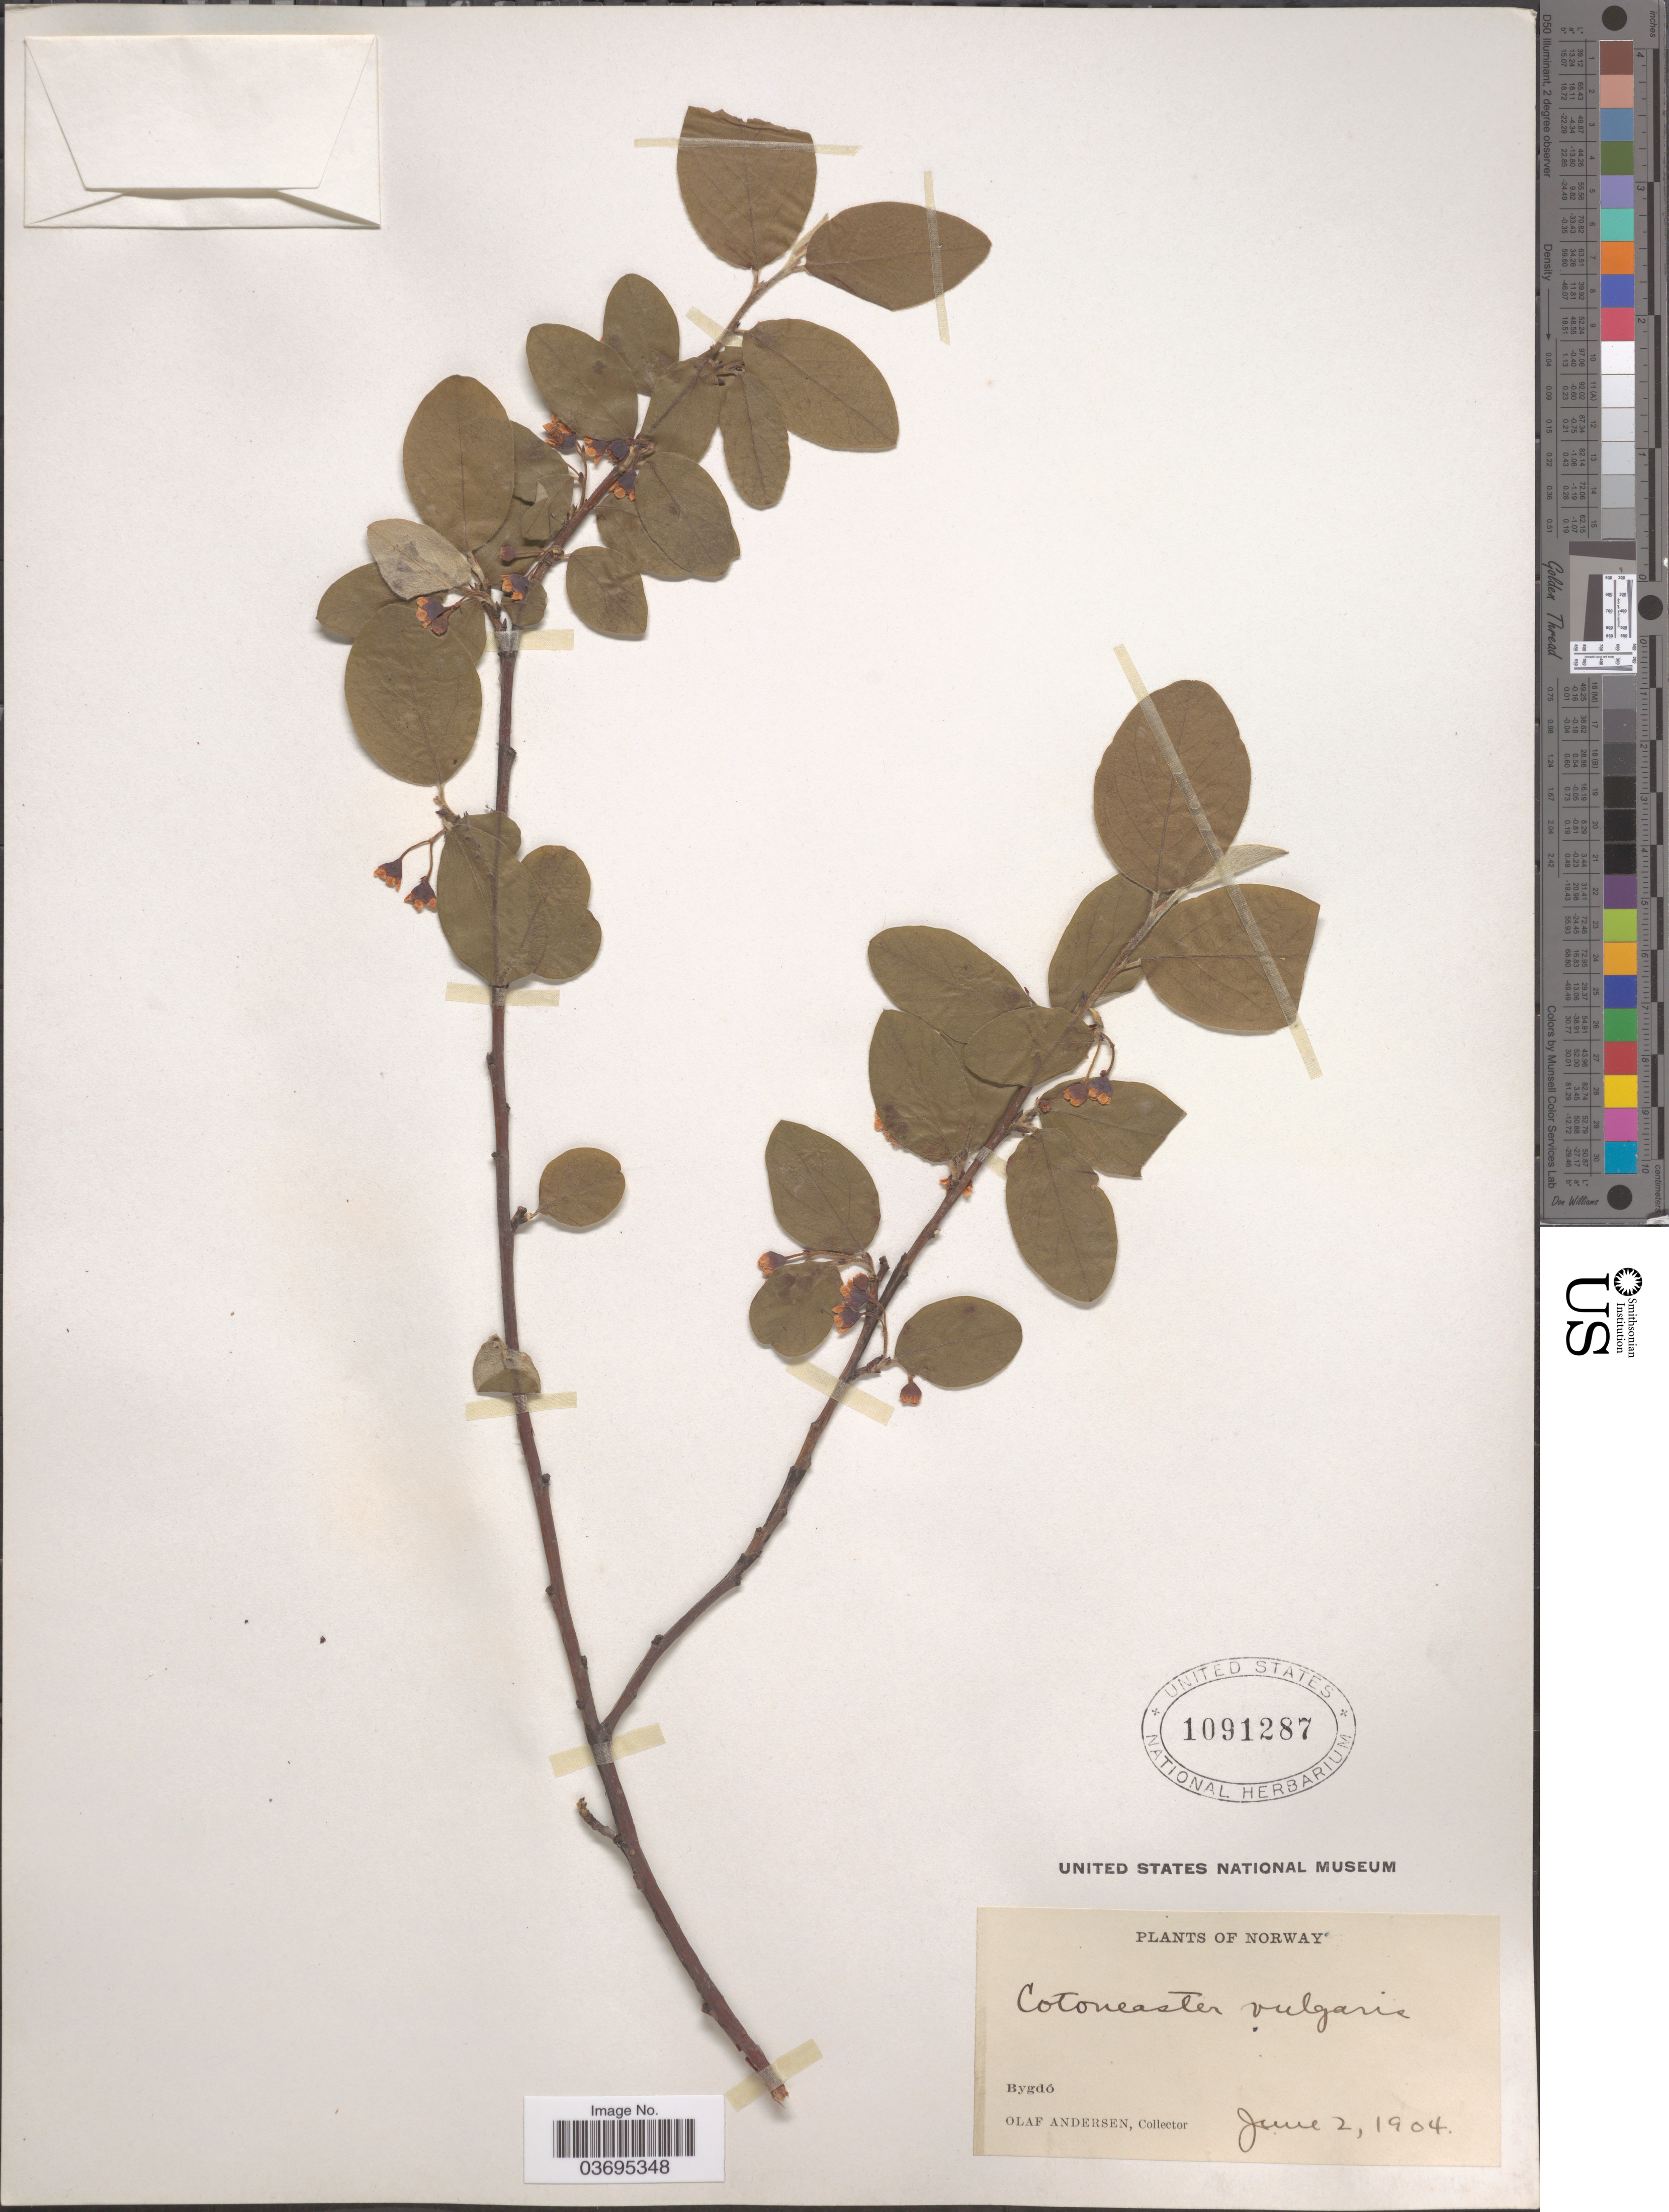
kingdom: Plantae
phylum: Tracheophyta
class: Magnoliopsida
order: Rosales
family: Rosaceae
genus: Cotoneaster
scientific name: Cotoneaster vulgaris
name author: Lindl.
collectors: O. Andersen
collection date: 1904-06-02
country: Norway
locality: Bygdó.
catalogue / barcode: US 1091287